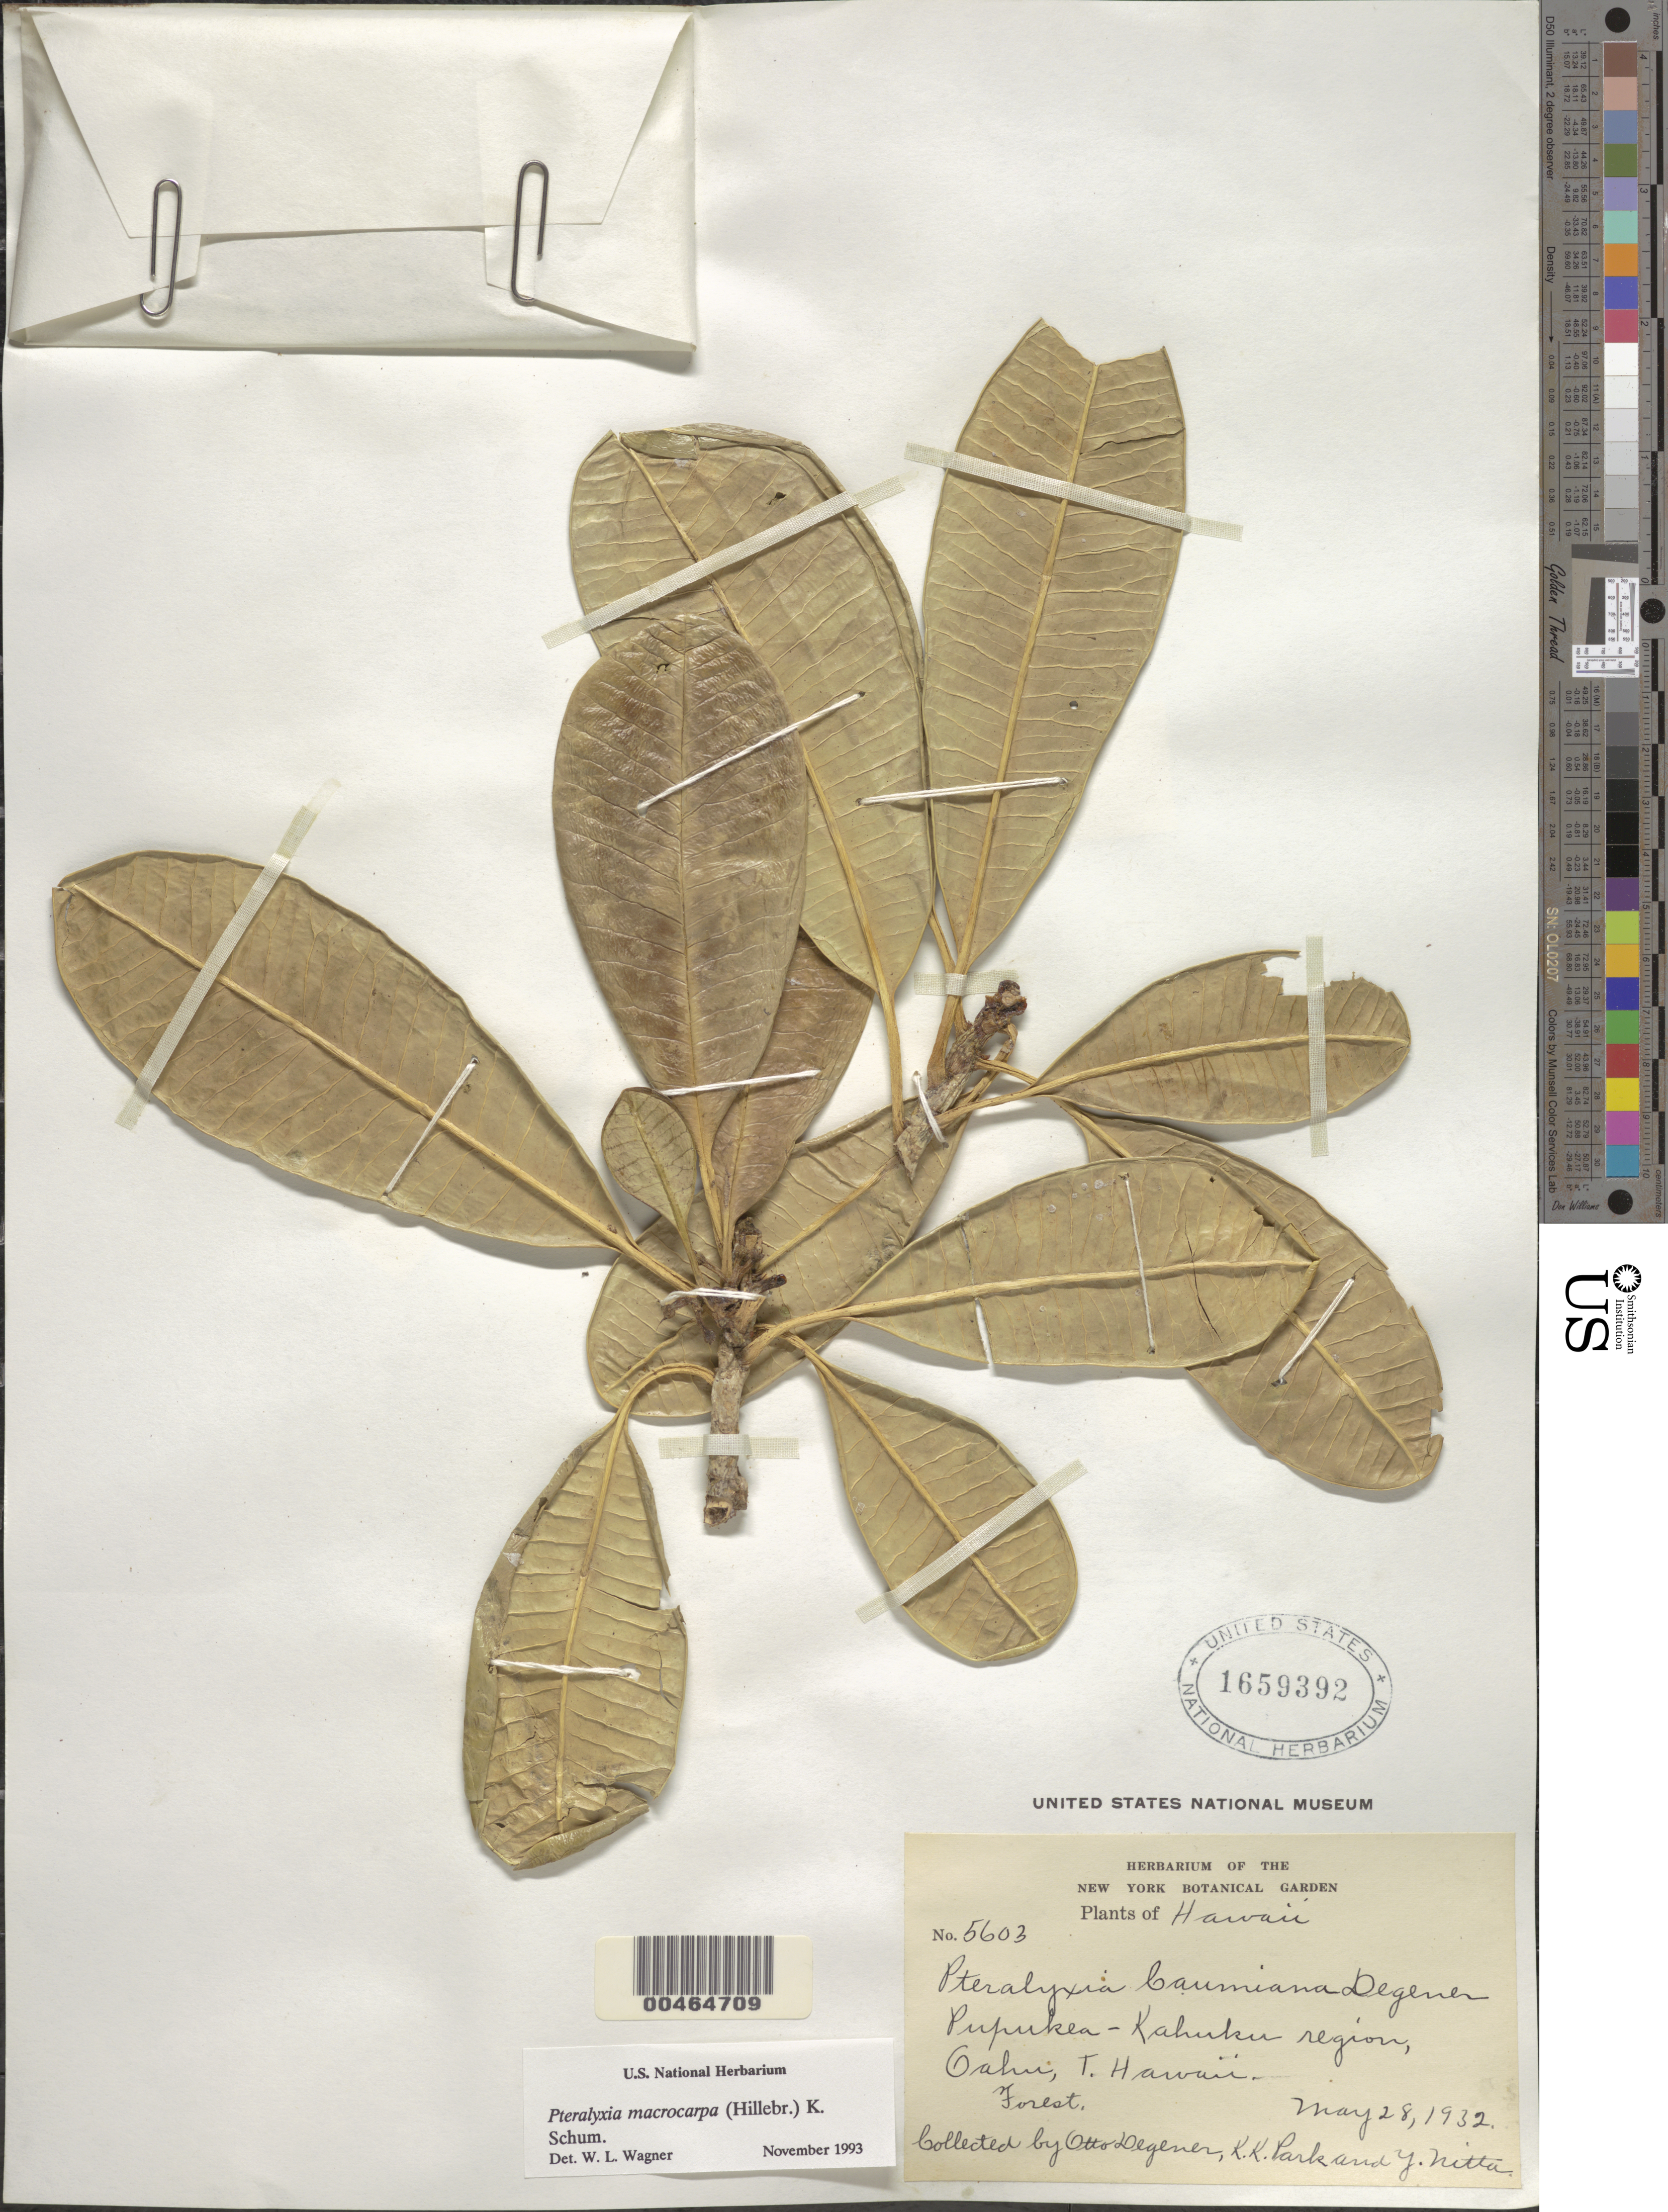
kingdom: Plantae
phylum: Tracheophyta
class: Magnoliopsida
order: Gentianales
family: Apocynaceae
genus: Pteralyxia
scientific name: Pteralyxia macrocarpa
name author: (Hillebr.) K. Schum.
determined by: Wagner, W. L., (BOT), Smithsonian Institution - National Museum of Natural History (UNITED STATES)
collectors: O. Degener, K. Park & Y. Nitta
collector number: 5603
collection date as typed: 28 May 1932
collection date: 1932-05-28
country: United States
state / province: Hawaii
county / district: Honolulu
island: Oahu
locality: Pupukea-Kahuku region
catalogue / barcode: US 1659392